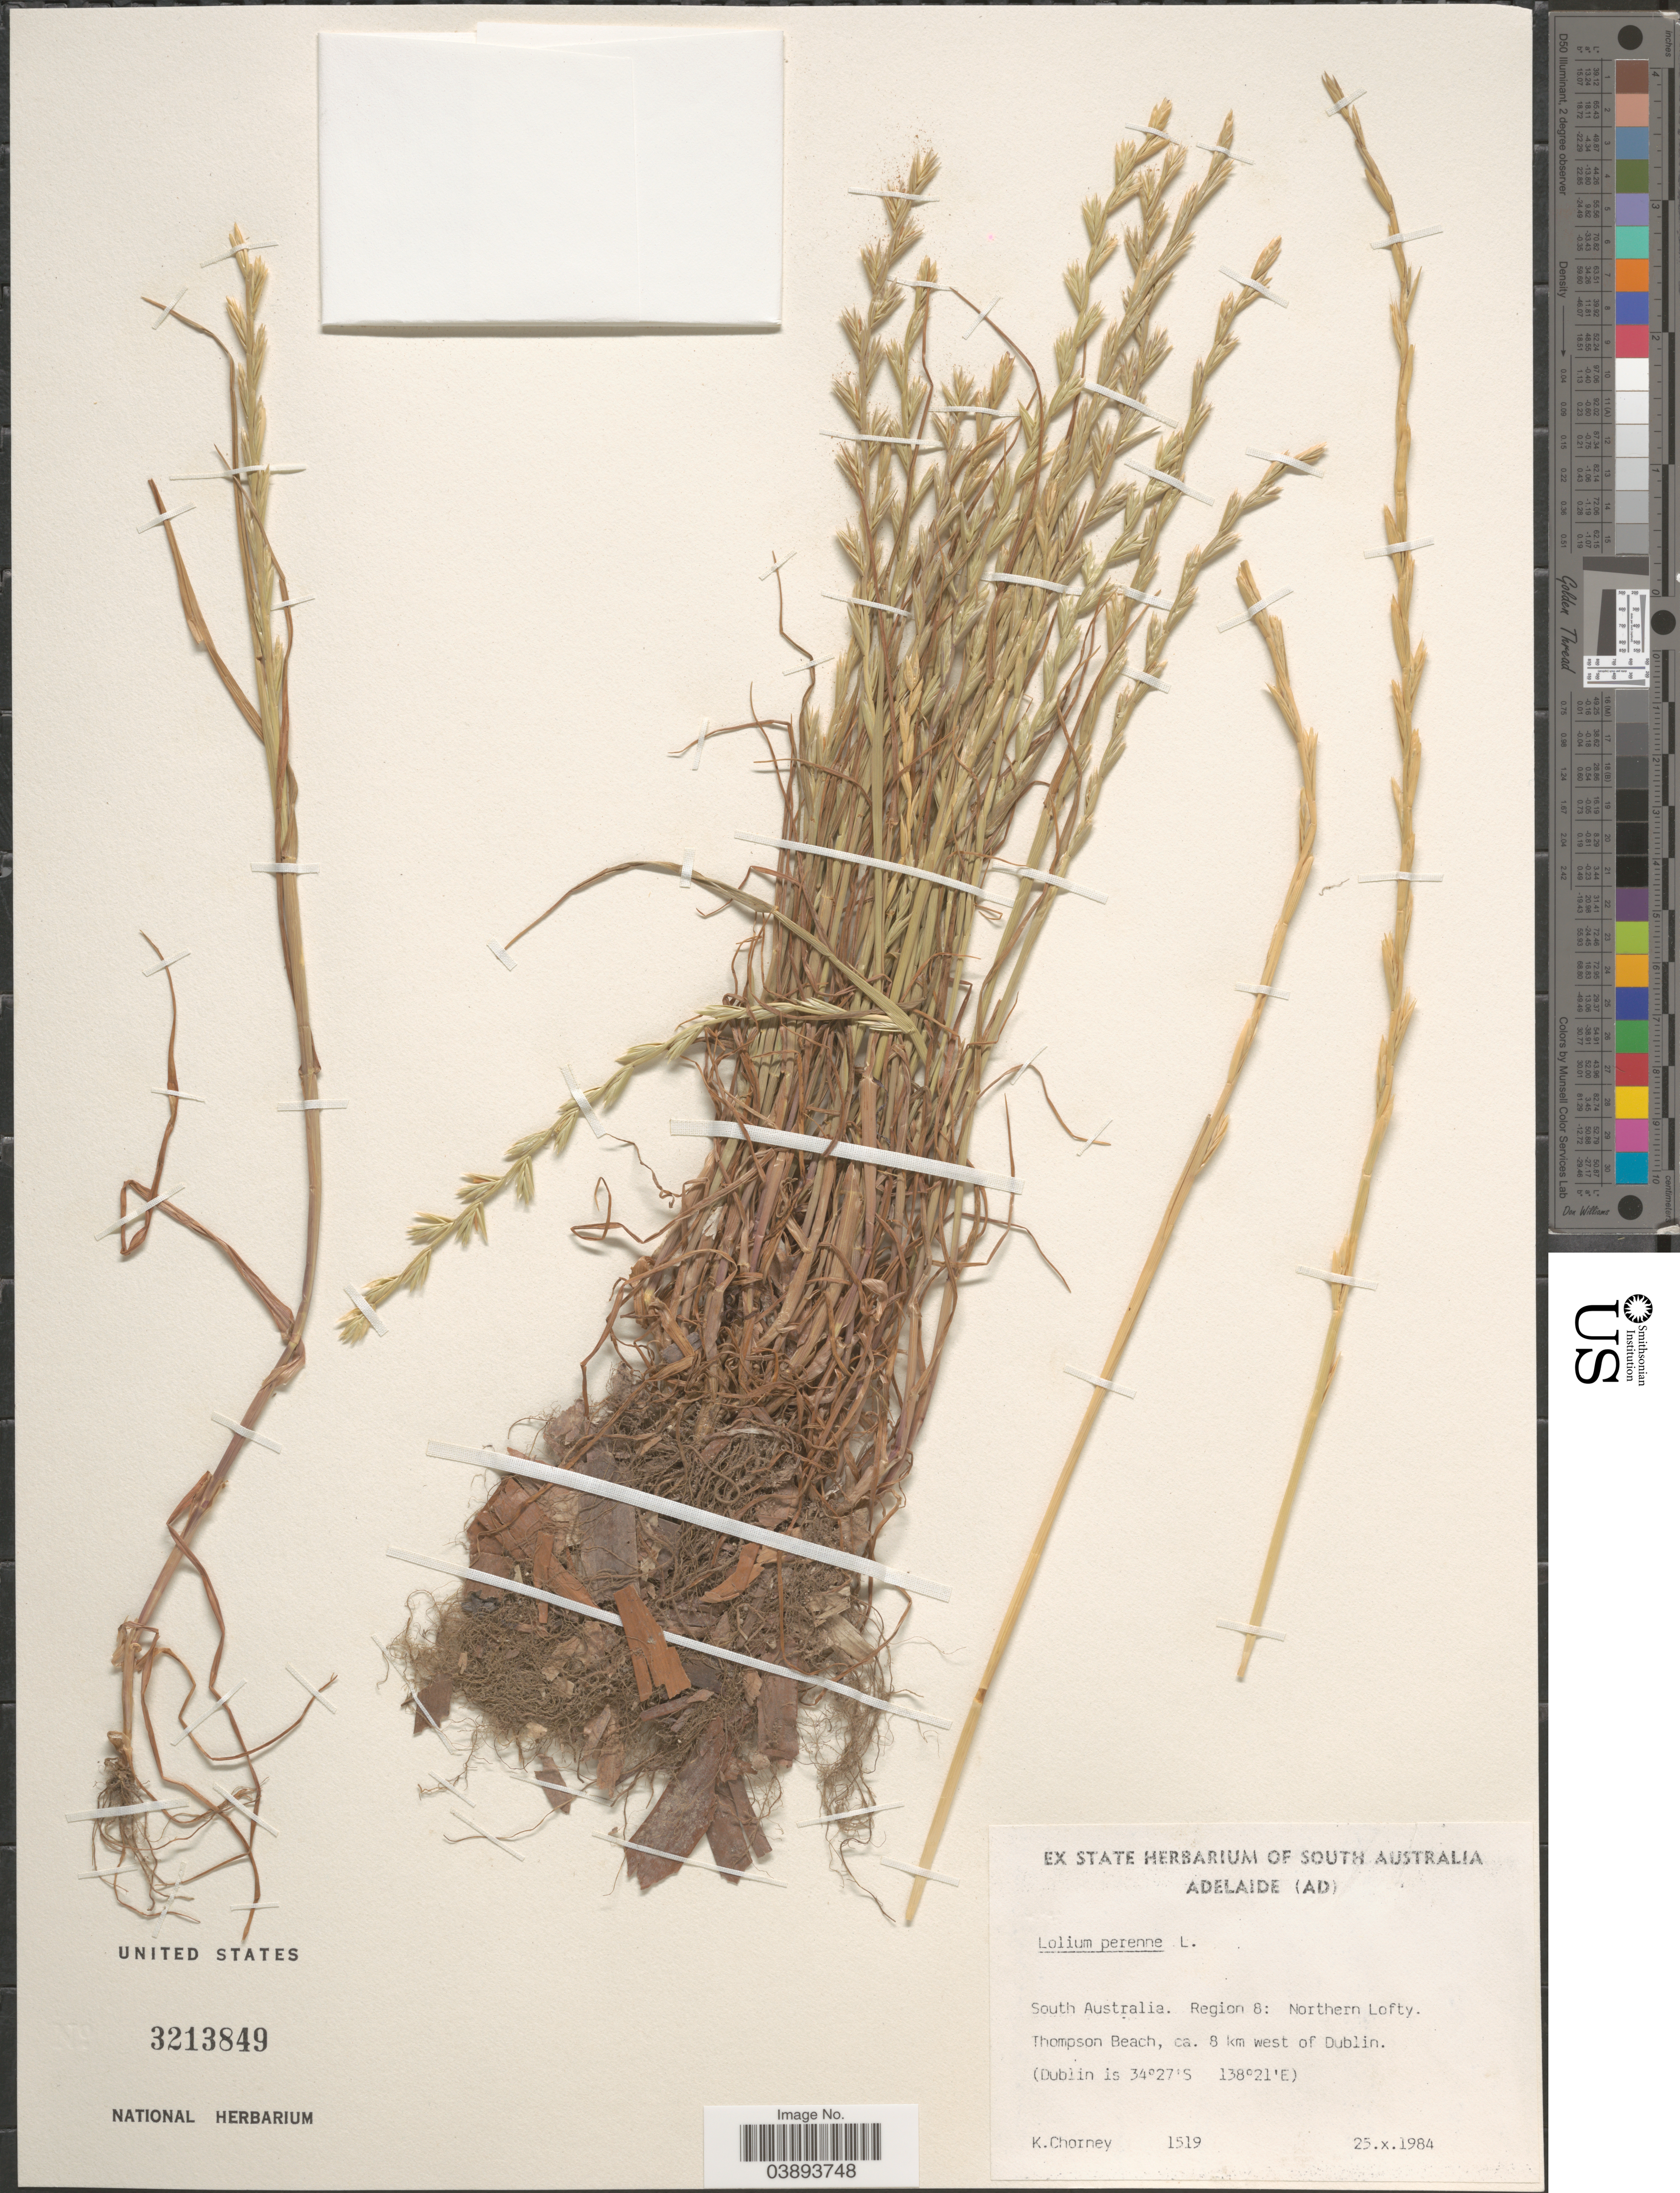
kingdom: Plantae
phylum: Tracheophyta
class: Liliopsida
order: Poales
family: Poaceae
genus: Lolium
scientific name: Lolium perenne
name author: L.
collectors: K. Chorney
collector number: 1519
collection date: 1984-10-25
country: Australia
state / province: South Australia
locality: Region 8: Northern Lofty. Thompson Beach, ca. 8 km west of Dublin.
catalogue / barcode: US 3213849